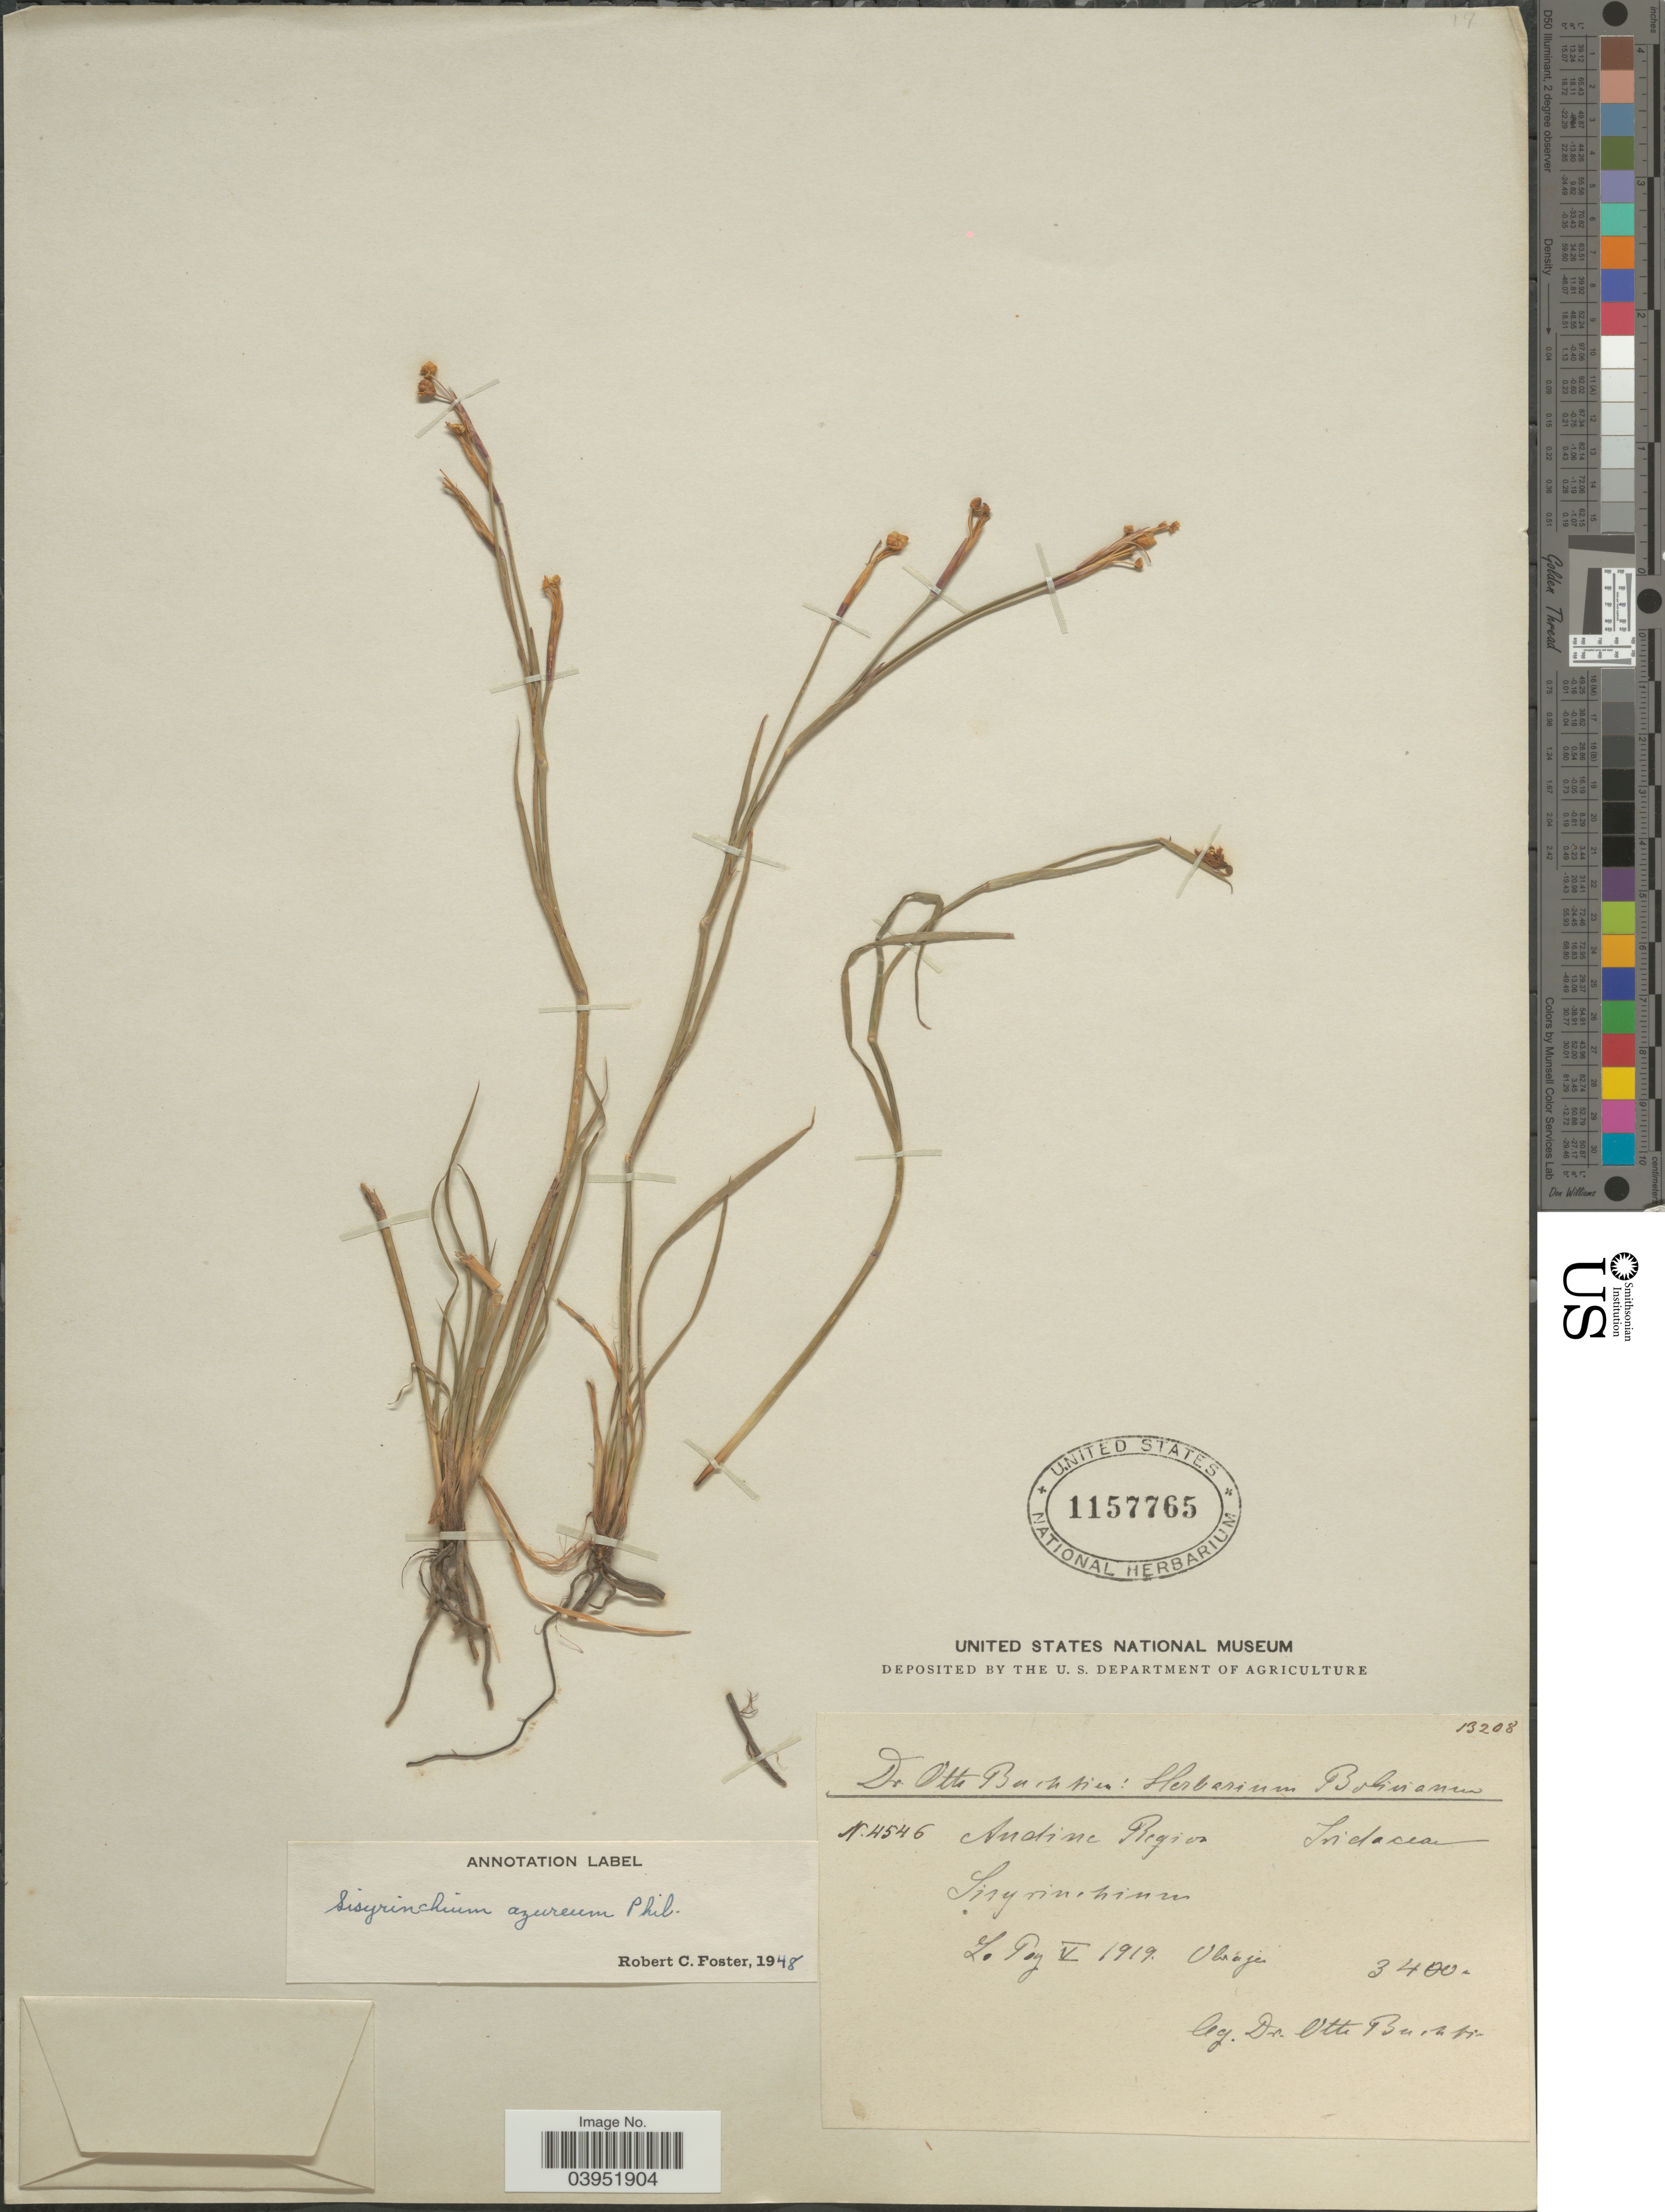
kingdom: Plantae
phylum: Tracheophyta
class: Liliopsida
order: Asparagales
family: Iridaceae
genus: Sisyrinchium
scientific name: Sisyrinchium azureum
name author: Phil.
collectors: O. Buchtien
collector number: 4546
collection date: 1919-05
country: Bolivia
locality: Andine Region. Obrajes.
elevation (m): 3400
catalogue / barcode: US 1157765